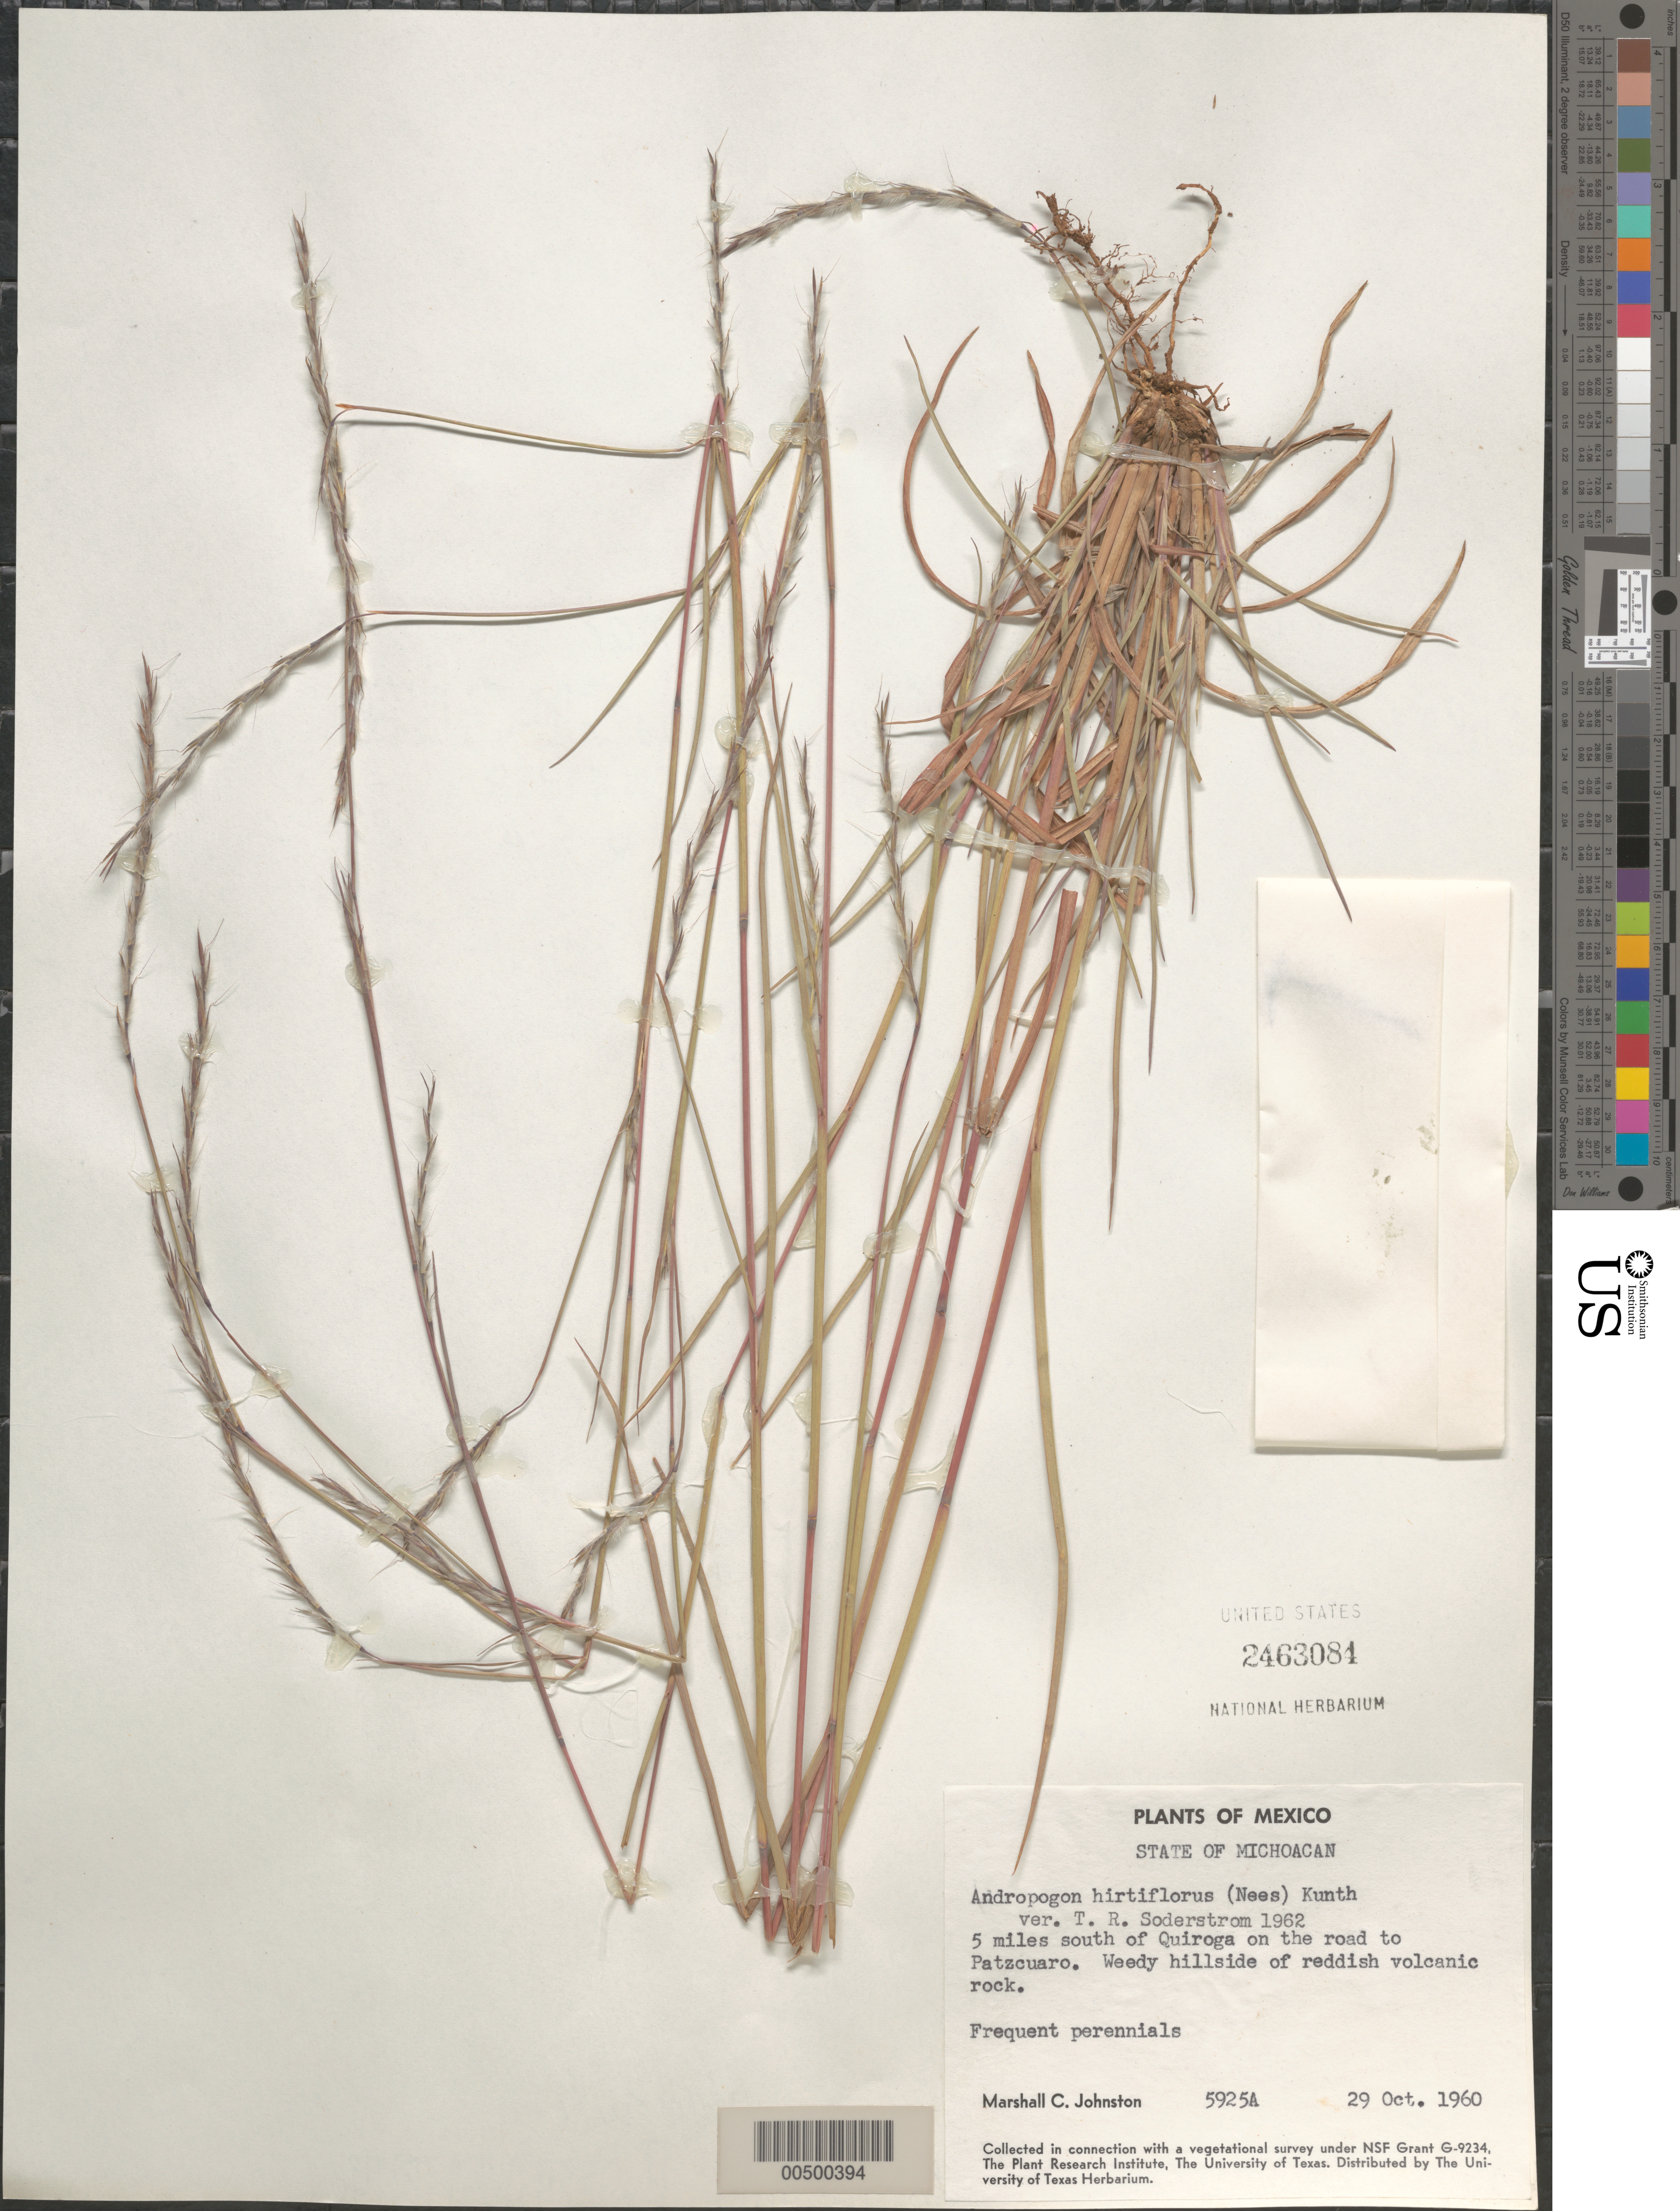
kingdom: Plantae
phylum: Tracheophyta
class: Liliopsida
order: Poales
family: Poaceae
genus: Schizachyrium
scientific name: Schizachyrium sanguineum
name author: (Retz.) Alston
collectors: M. Johnston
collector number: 5925A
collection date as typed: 29 Oct 1960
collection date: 1960-10-29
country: Mexico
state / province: Michoacán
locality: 5 mi S of Quiroga on the road to Patzcuaro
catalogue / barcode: US 2463084